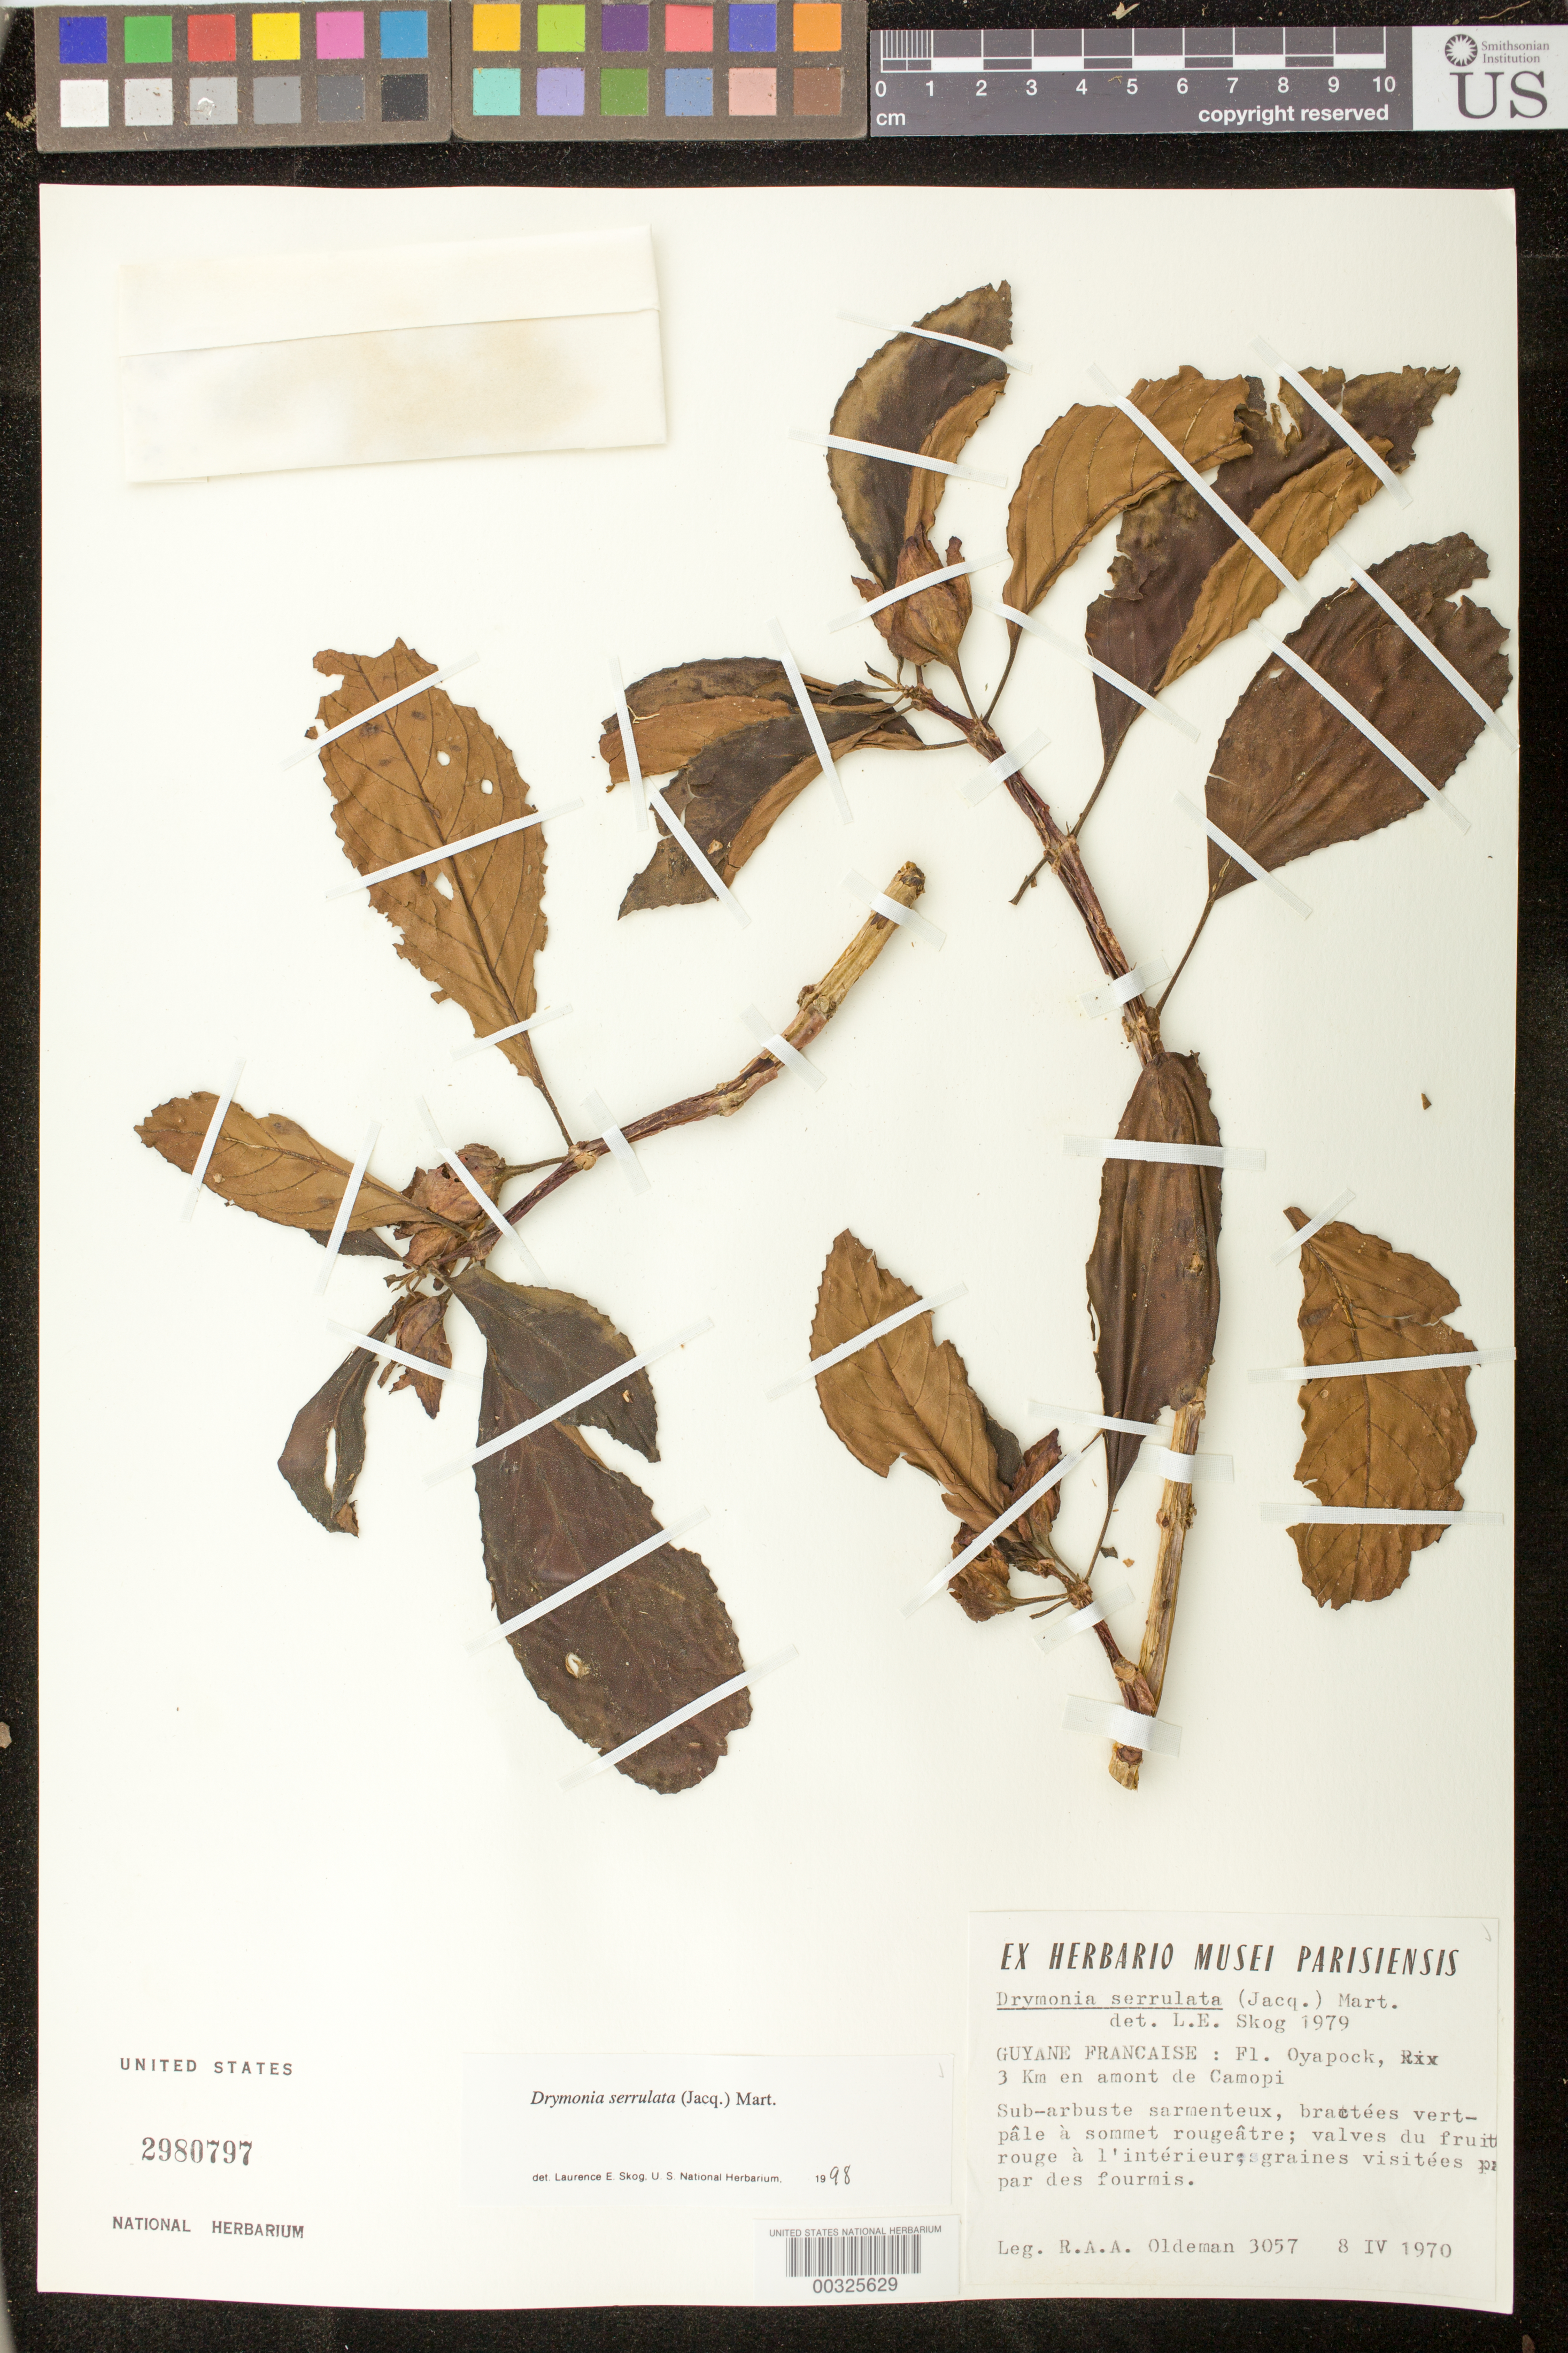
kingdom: Plantae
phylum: Tracheophyta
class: Magnoliopsida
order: Lamiales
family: Gesneriaceae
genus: Drymonia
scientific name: Drymonia serrulata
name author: (Jacq.) Mart.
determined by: Skog, Laurence E.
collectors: R. Oldeman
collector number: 3057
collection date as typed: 08 Apr 1970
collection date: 1970-04-08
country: French Guiana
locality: Fl. Oyapock 3 km en amont de Camopi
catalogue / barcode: US 2980797